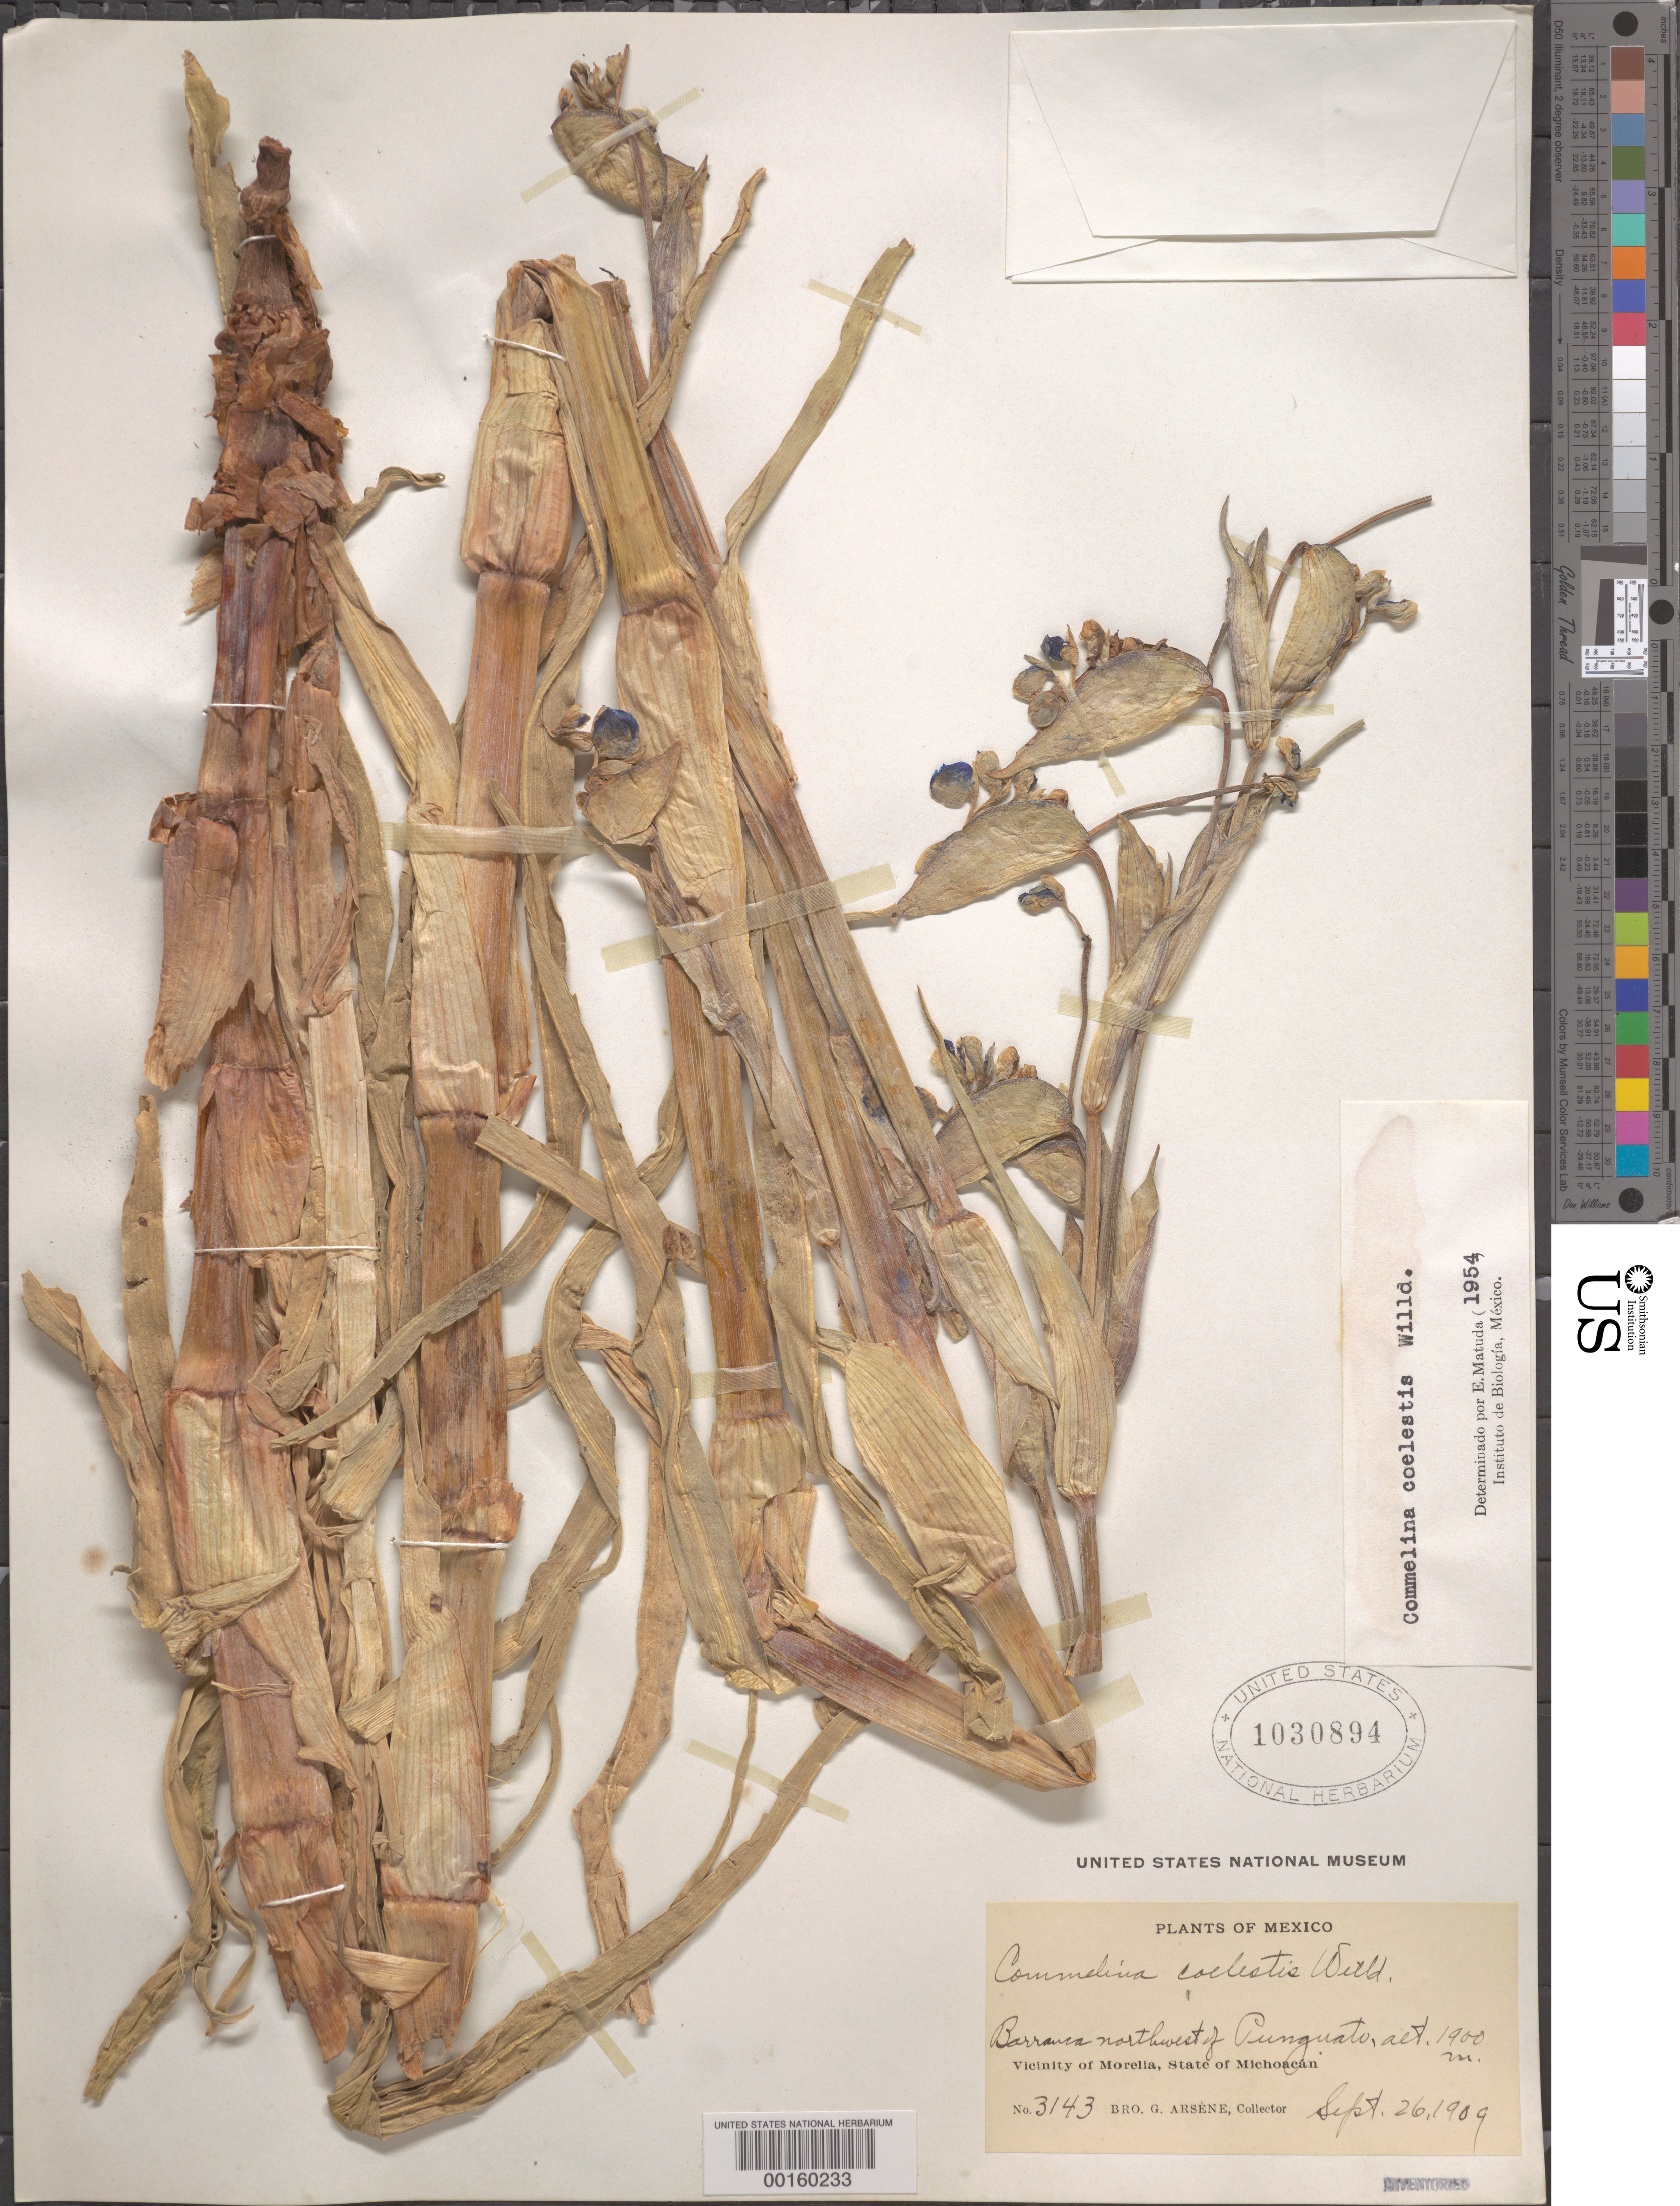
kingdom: Plantae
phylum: Tracheophyta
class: Liliopsida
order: Commelinales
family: Commelinaceae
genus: Commelina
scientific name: Commelina coelestis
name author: Willd.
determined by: Matuda, E.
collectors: Bro. G. Arsène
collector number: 3143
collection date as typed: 26 Sep 1909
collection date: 1909-09-26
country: Mexico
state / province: Michoacán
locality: Morelia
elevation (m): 1900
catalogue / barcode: US 1030894